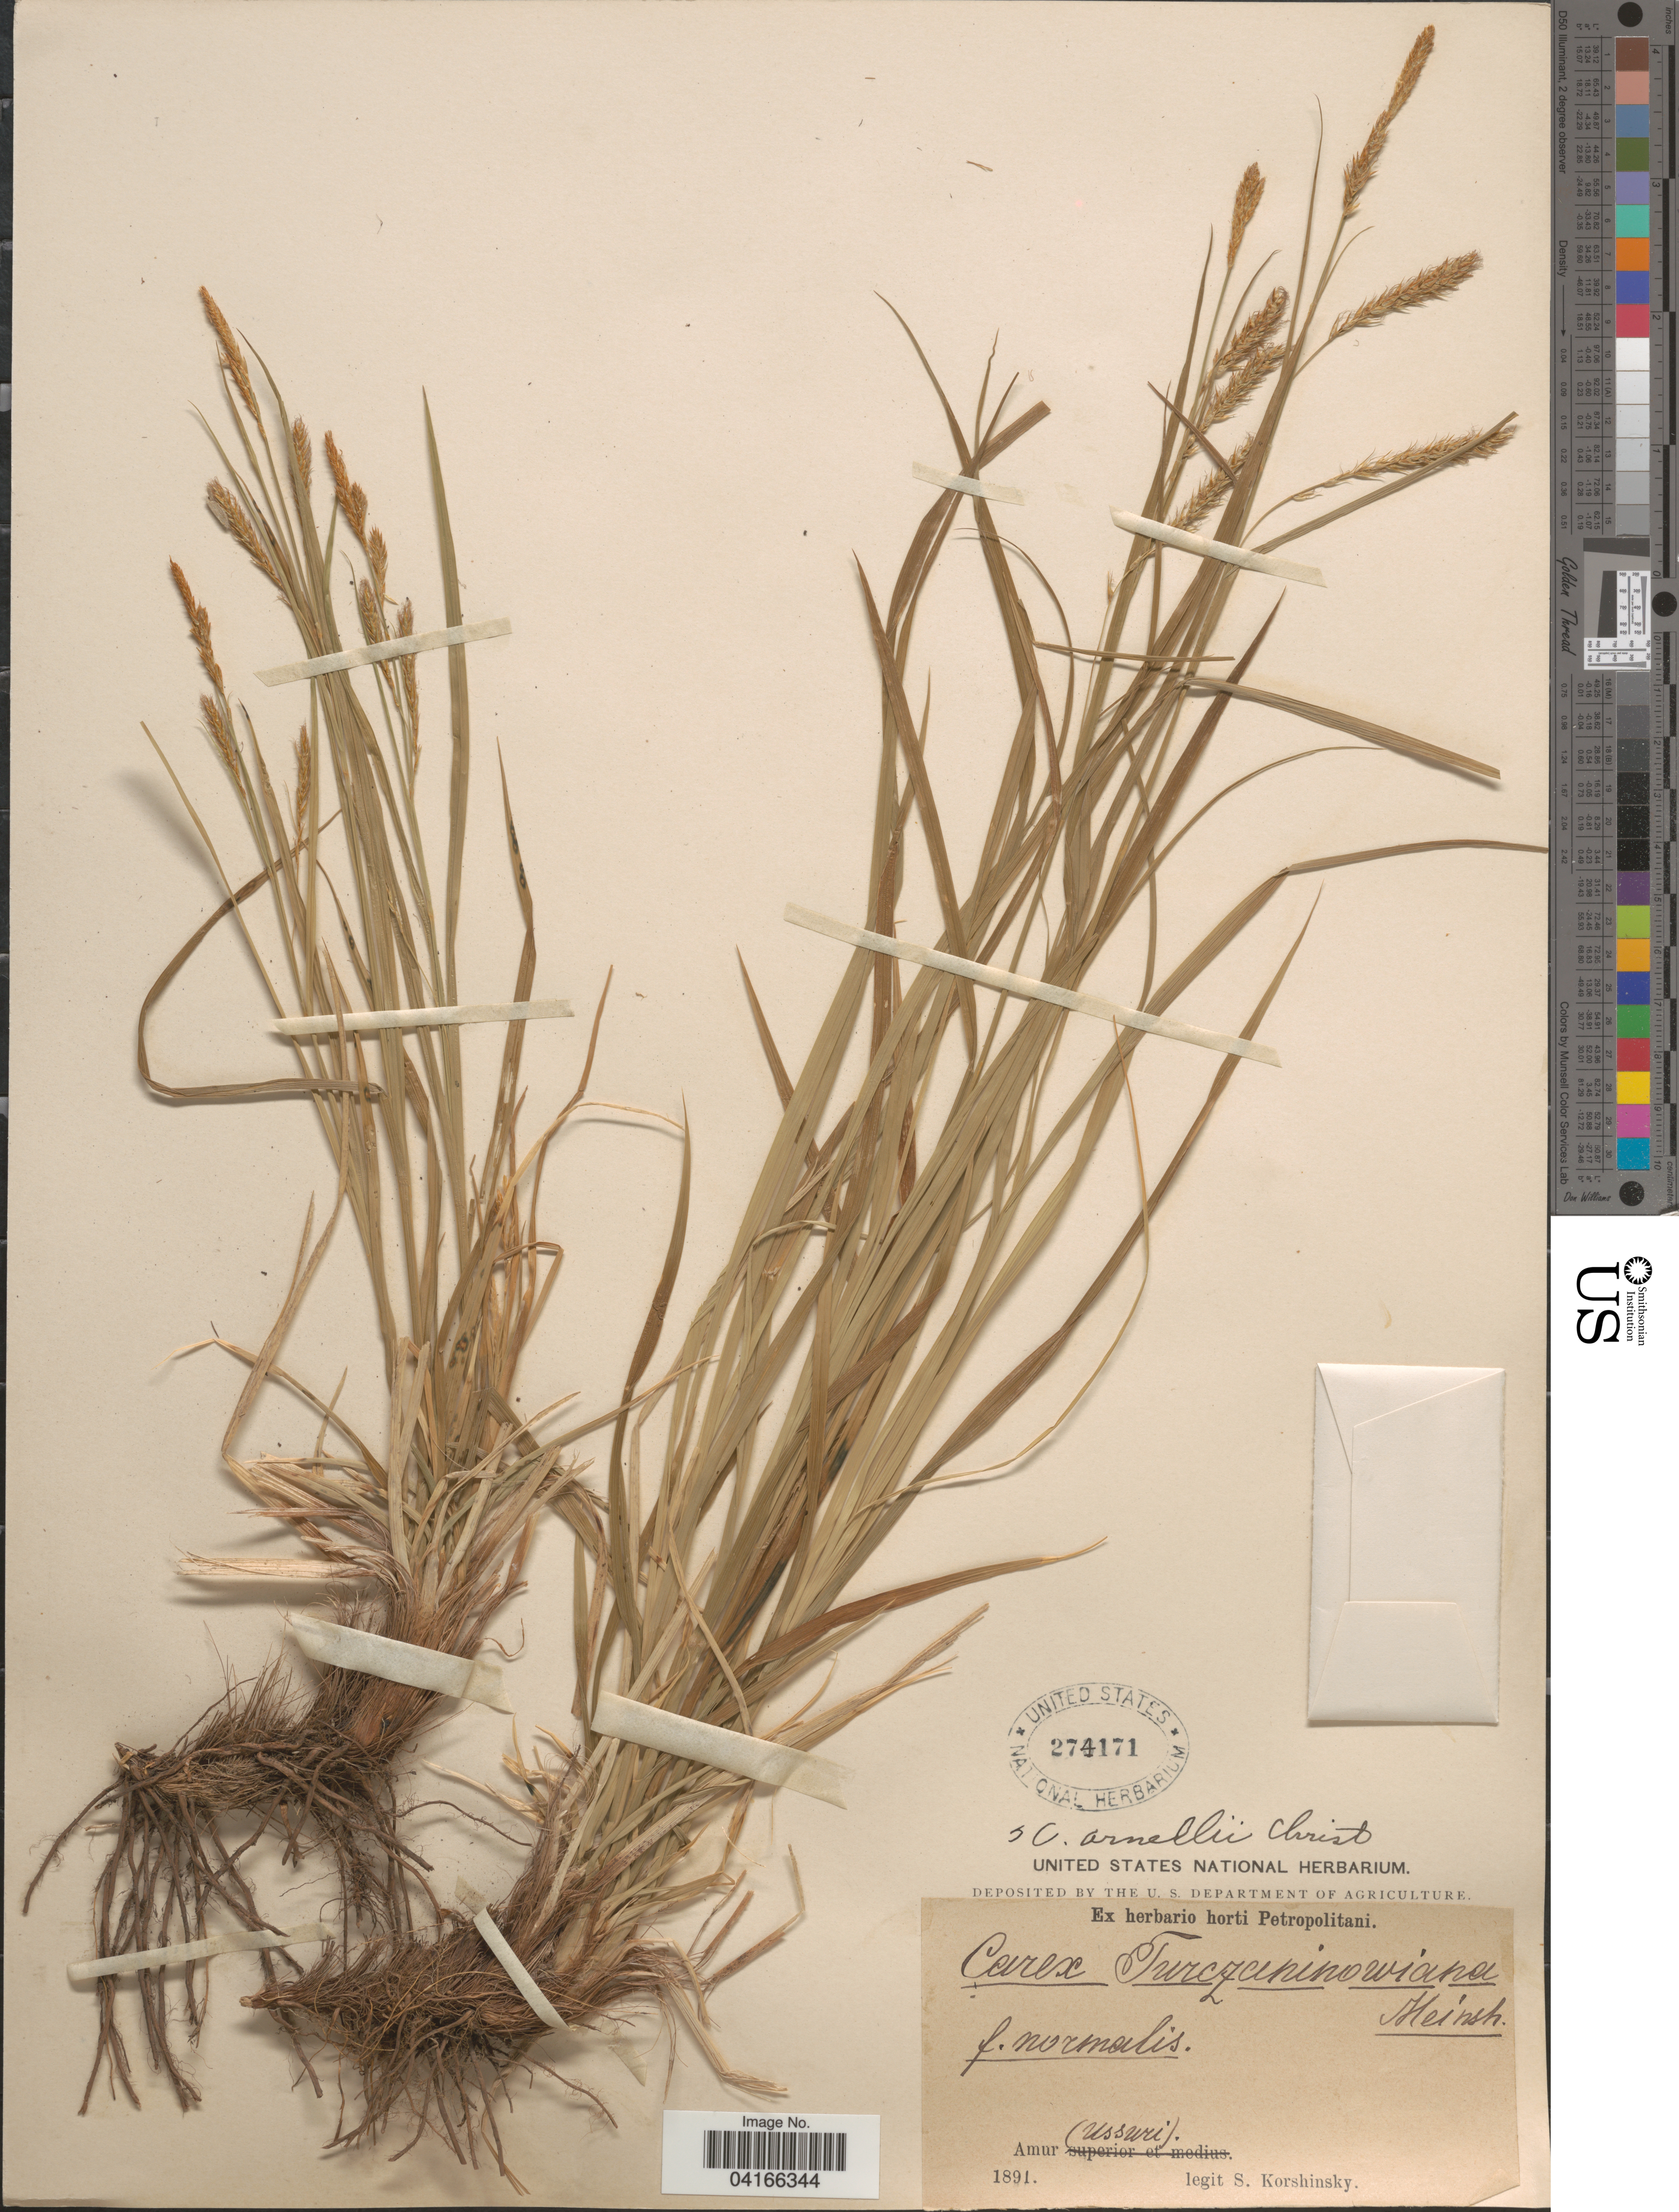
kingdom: Plantae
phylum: Tracheophyta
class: Liliopsida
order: Poales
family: Cyperaceae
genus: Carex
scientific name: Carex arnellii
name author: Christ ex Scheutz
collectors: S. I. Korshinsky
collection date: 1891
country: Russian Federation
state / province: Amur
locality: (Ussuri).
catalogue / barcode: US 274171